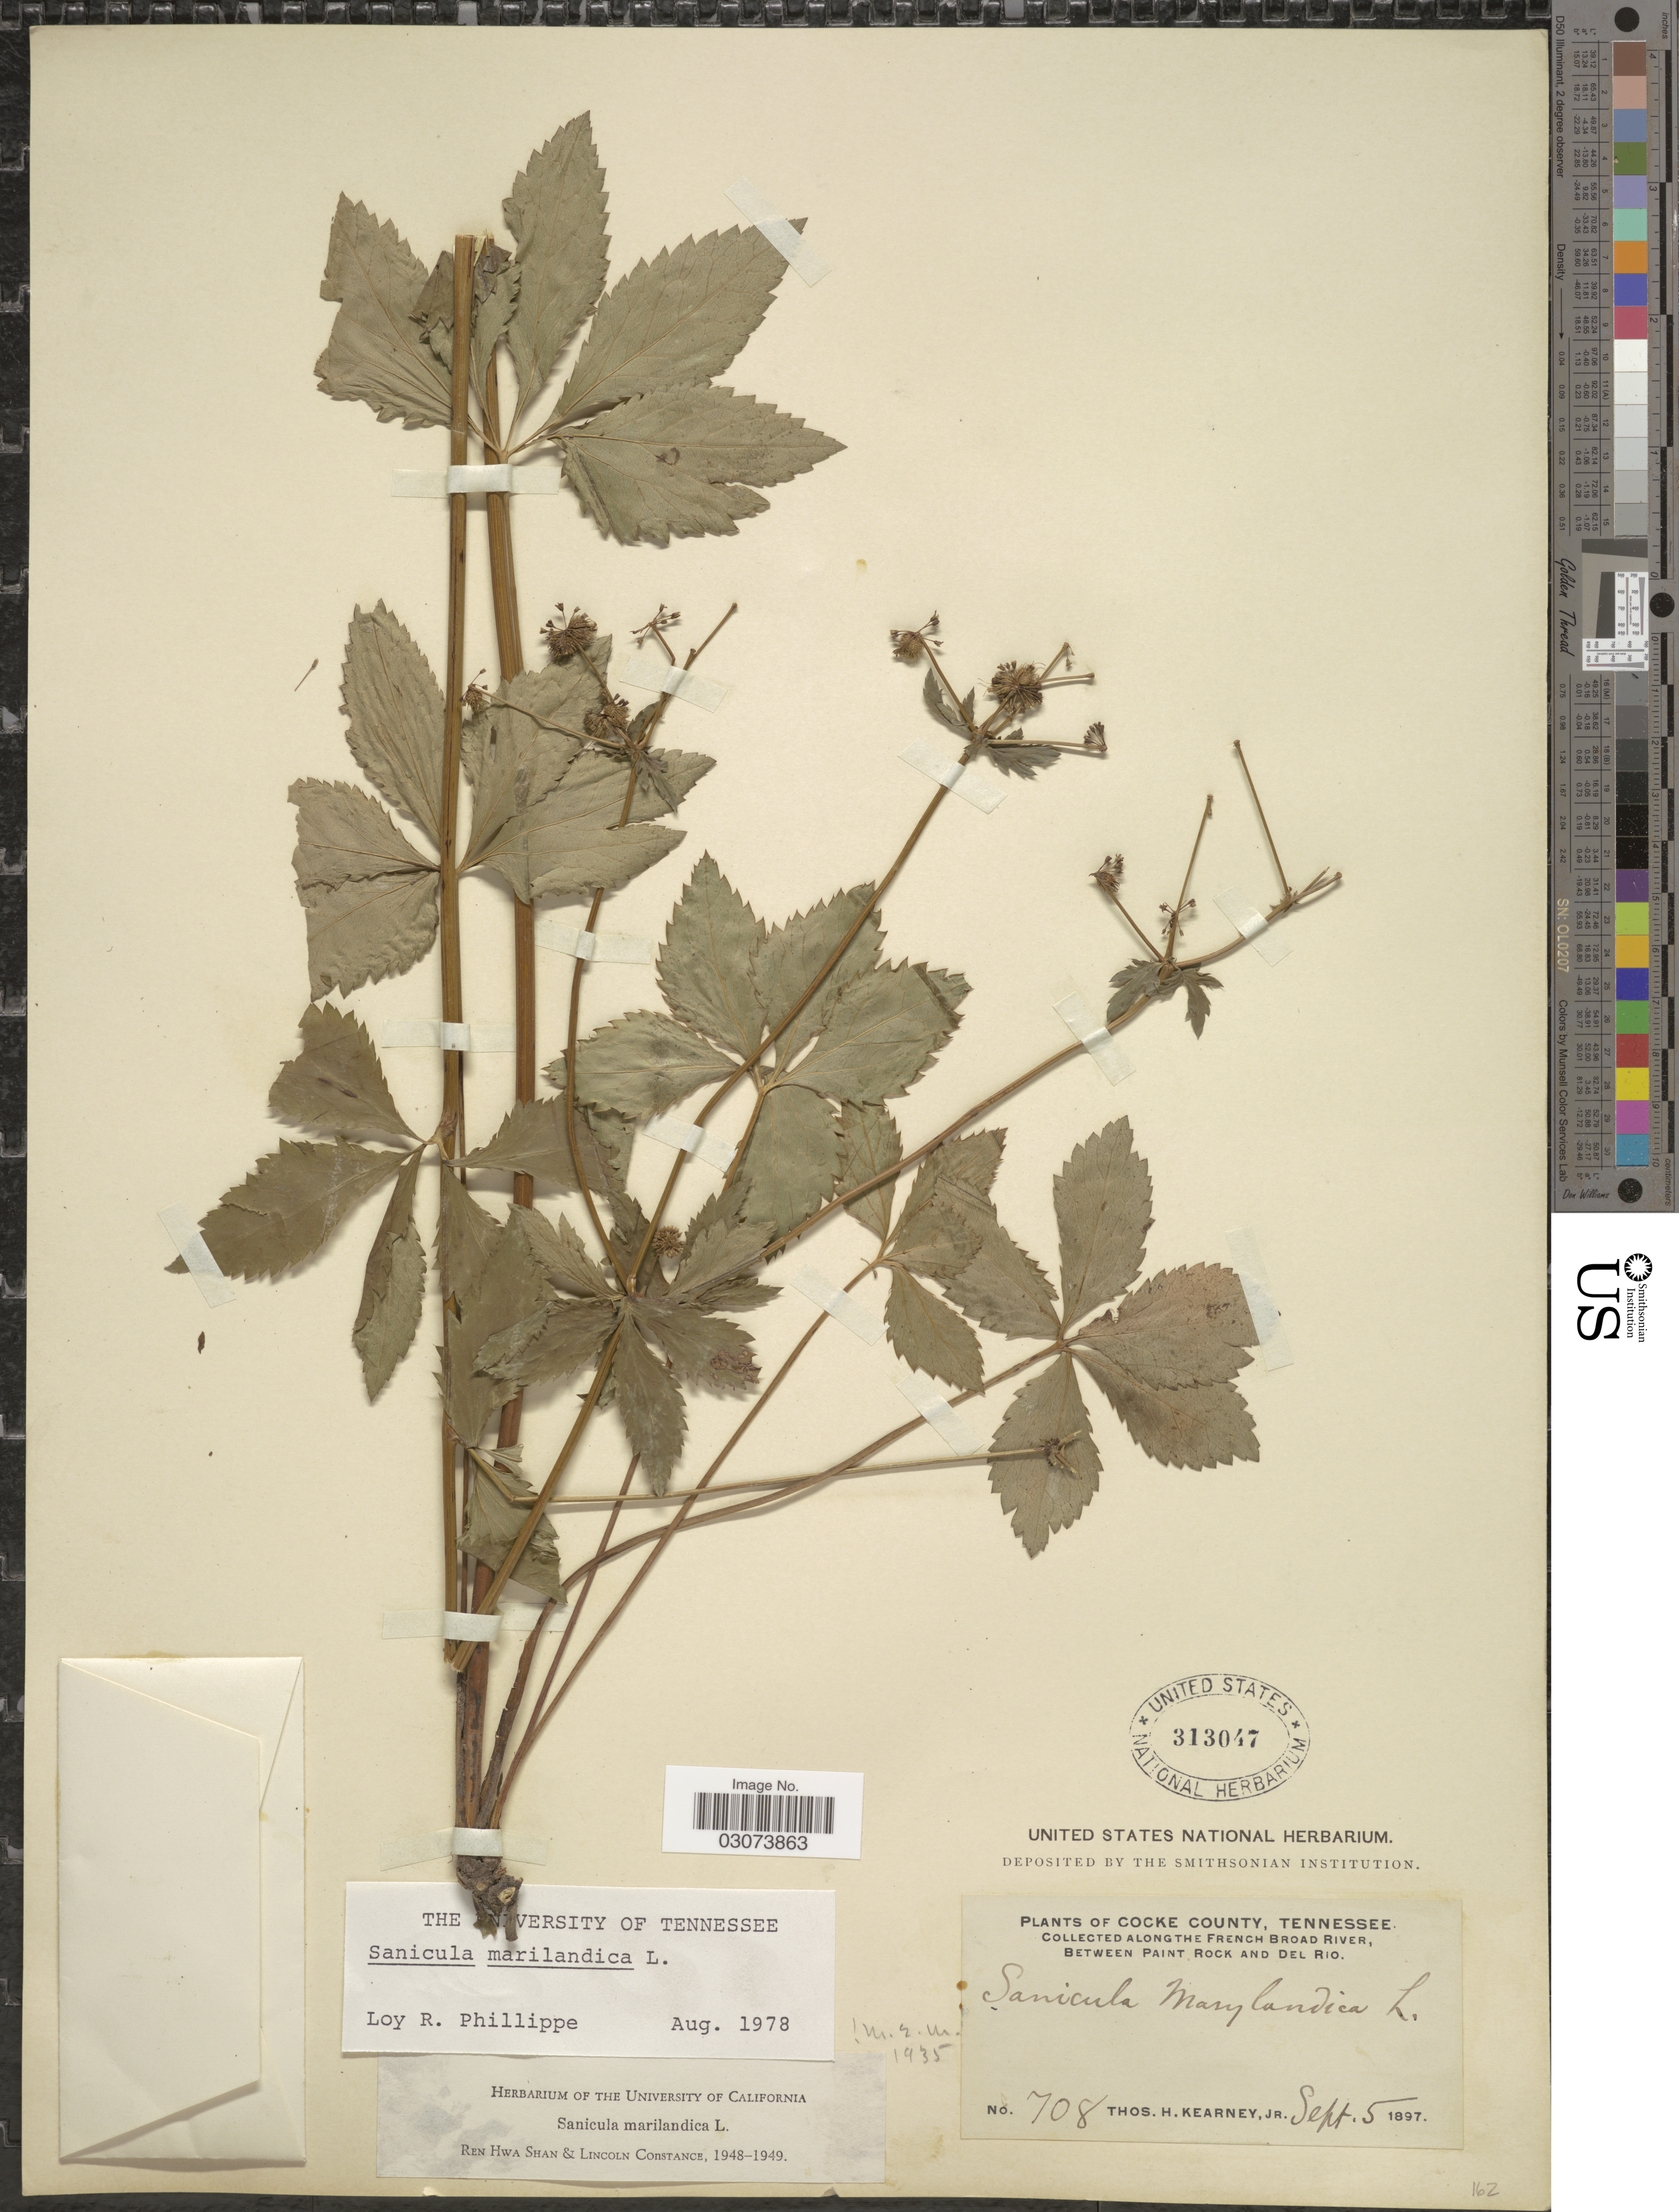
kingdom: Plantae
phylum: Tracheophyta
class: Magnoliopsida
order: Apiales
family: Apiaceae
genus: Sanicula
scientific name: Sanicula marilandica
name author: L.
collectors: T. H. Kearney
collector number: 708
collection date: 1897-09-05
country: United States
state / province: Tennessee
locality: Cocke County. along the French Broad River, Between Paint Rock and Del Rio.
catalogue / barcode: US 313047